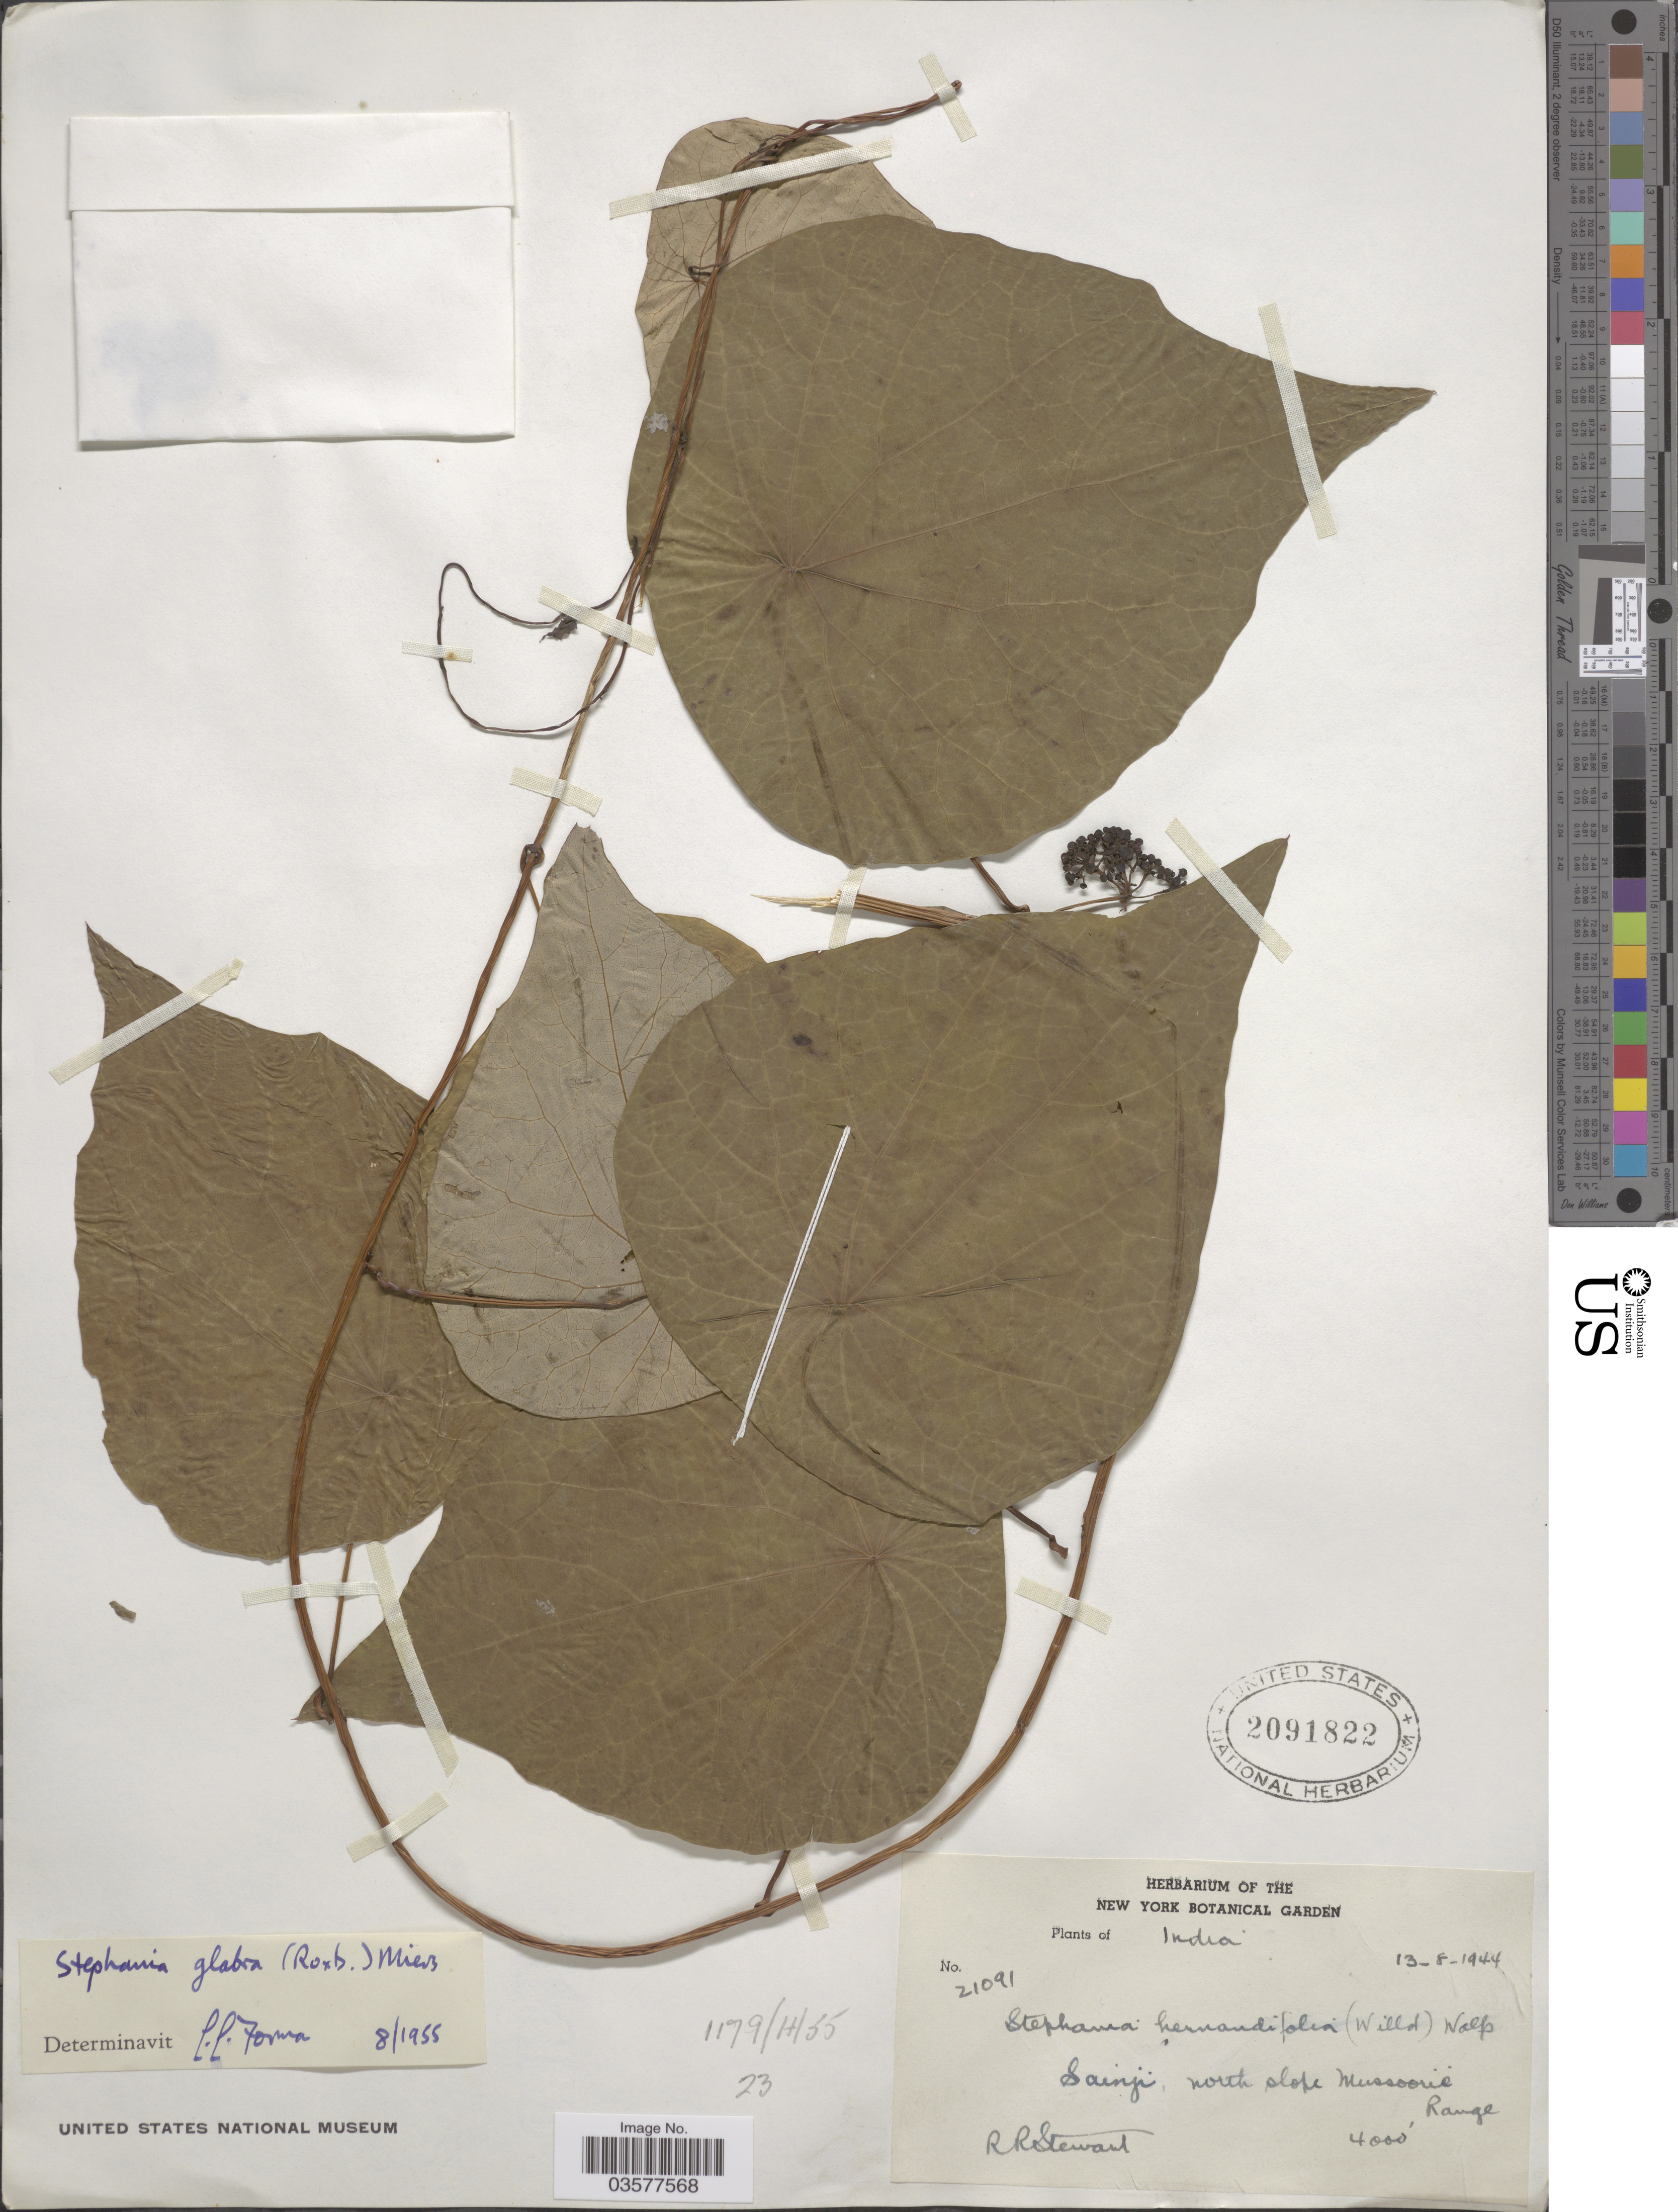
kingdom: Plantae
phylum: Tracheophyta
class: Magnoliopsida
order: Ranunculales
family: Menispermaceae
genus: Stephania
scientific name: Stephania glabra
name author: (Roxb.) Miers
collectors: R. Stewart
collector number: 21091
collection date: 1944-08-13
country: India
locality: Sainji, north slope Mussoorie Range.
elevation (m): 1219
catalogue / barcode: US 2091822